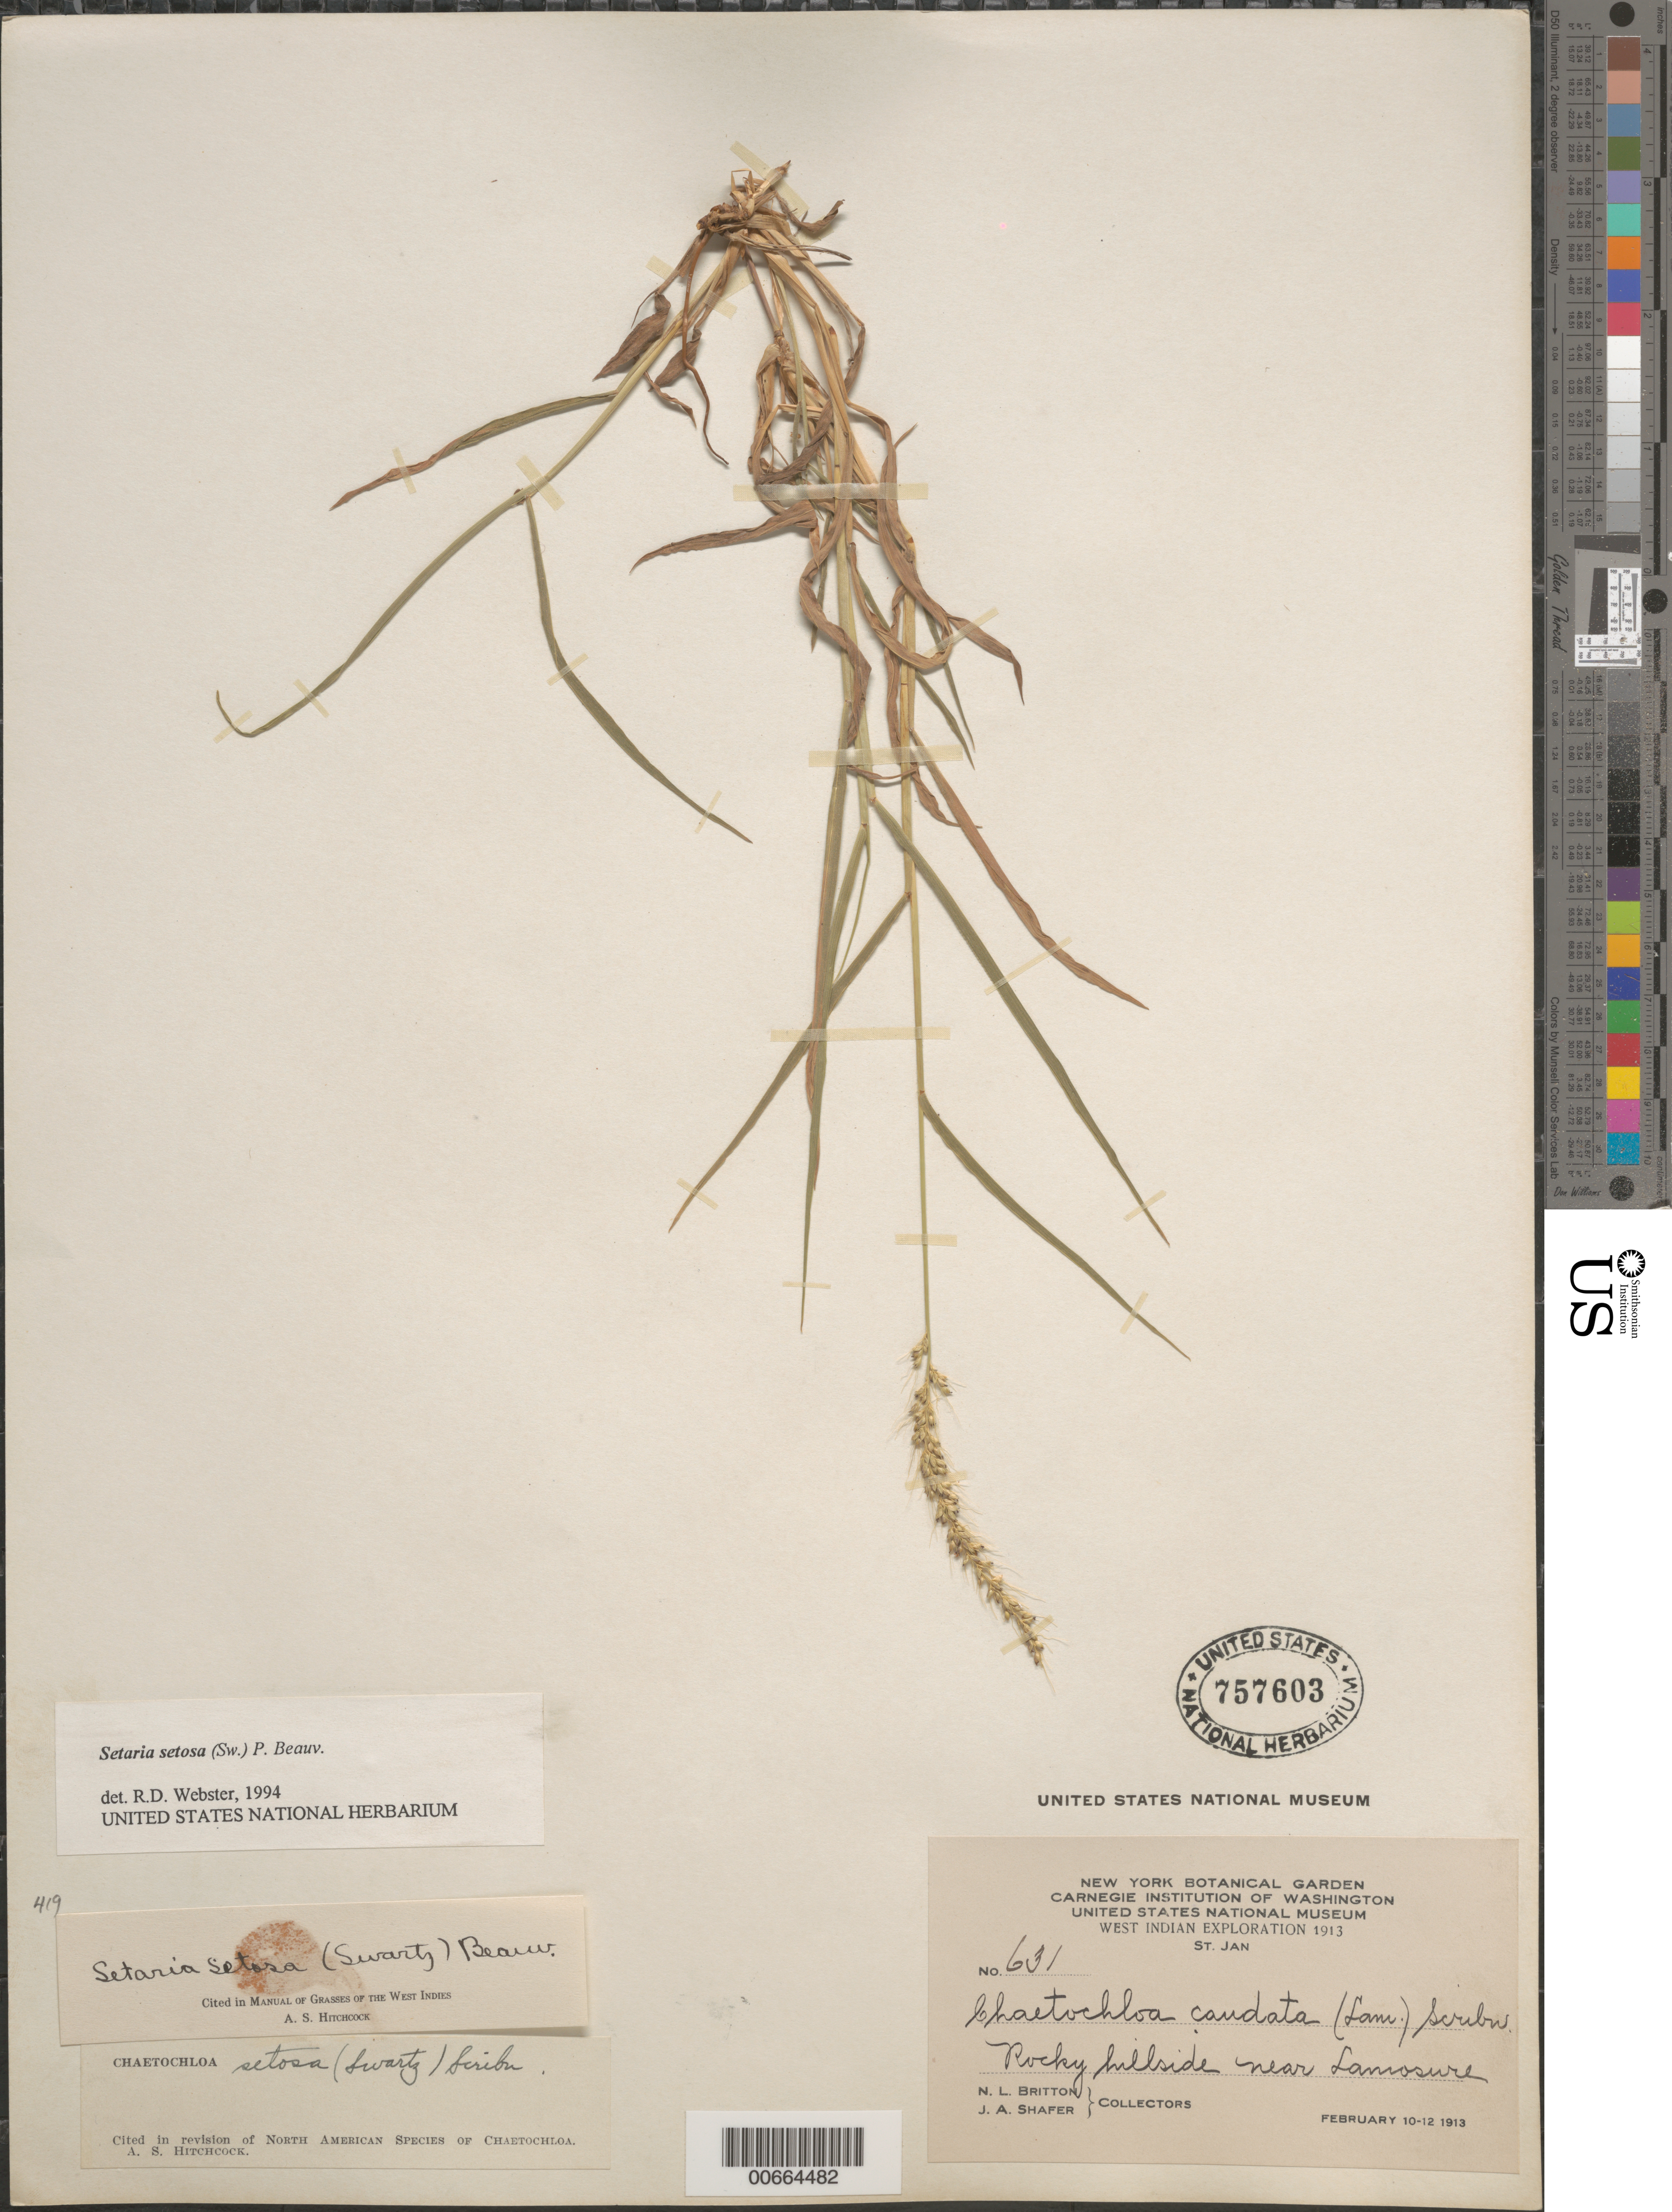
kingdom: Plantae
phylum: Tracheophyta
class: Liliopsida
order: Poales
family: Poaceae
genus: Setaria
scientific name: Setaria setosa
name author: (Sw.) P. Beauv.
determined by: Webster, Robert D.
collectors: N. Britton & J. A. Shafer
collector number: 631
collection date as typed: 10 Feb 1913 to 12 Feb 1913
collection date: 1913-02-10/1913-02-12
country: U.S. Virgin Islands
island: St. John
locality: St. John; Lameshur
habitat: Rocky hillside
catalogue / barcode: US 757603